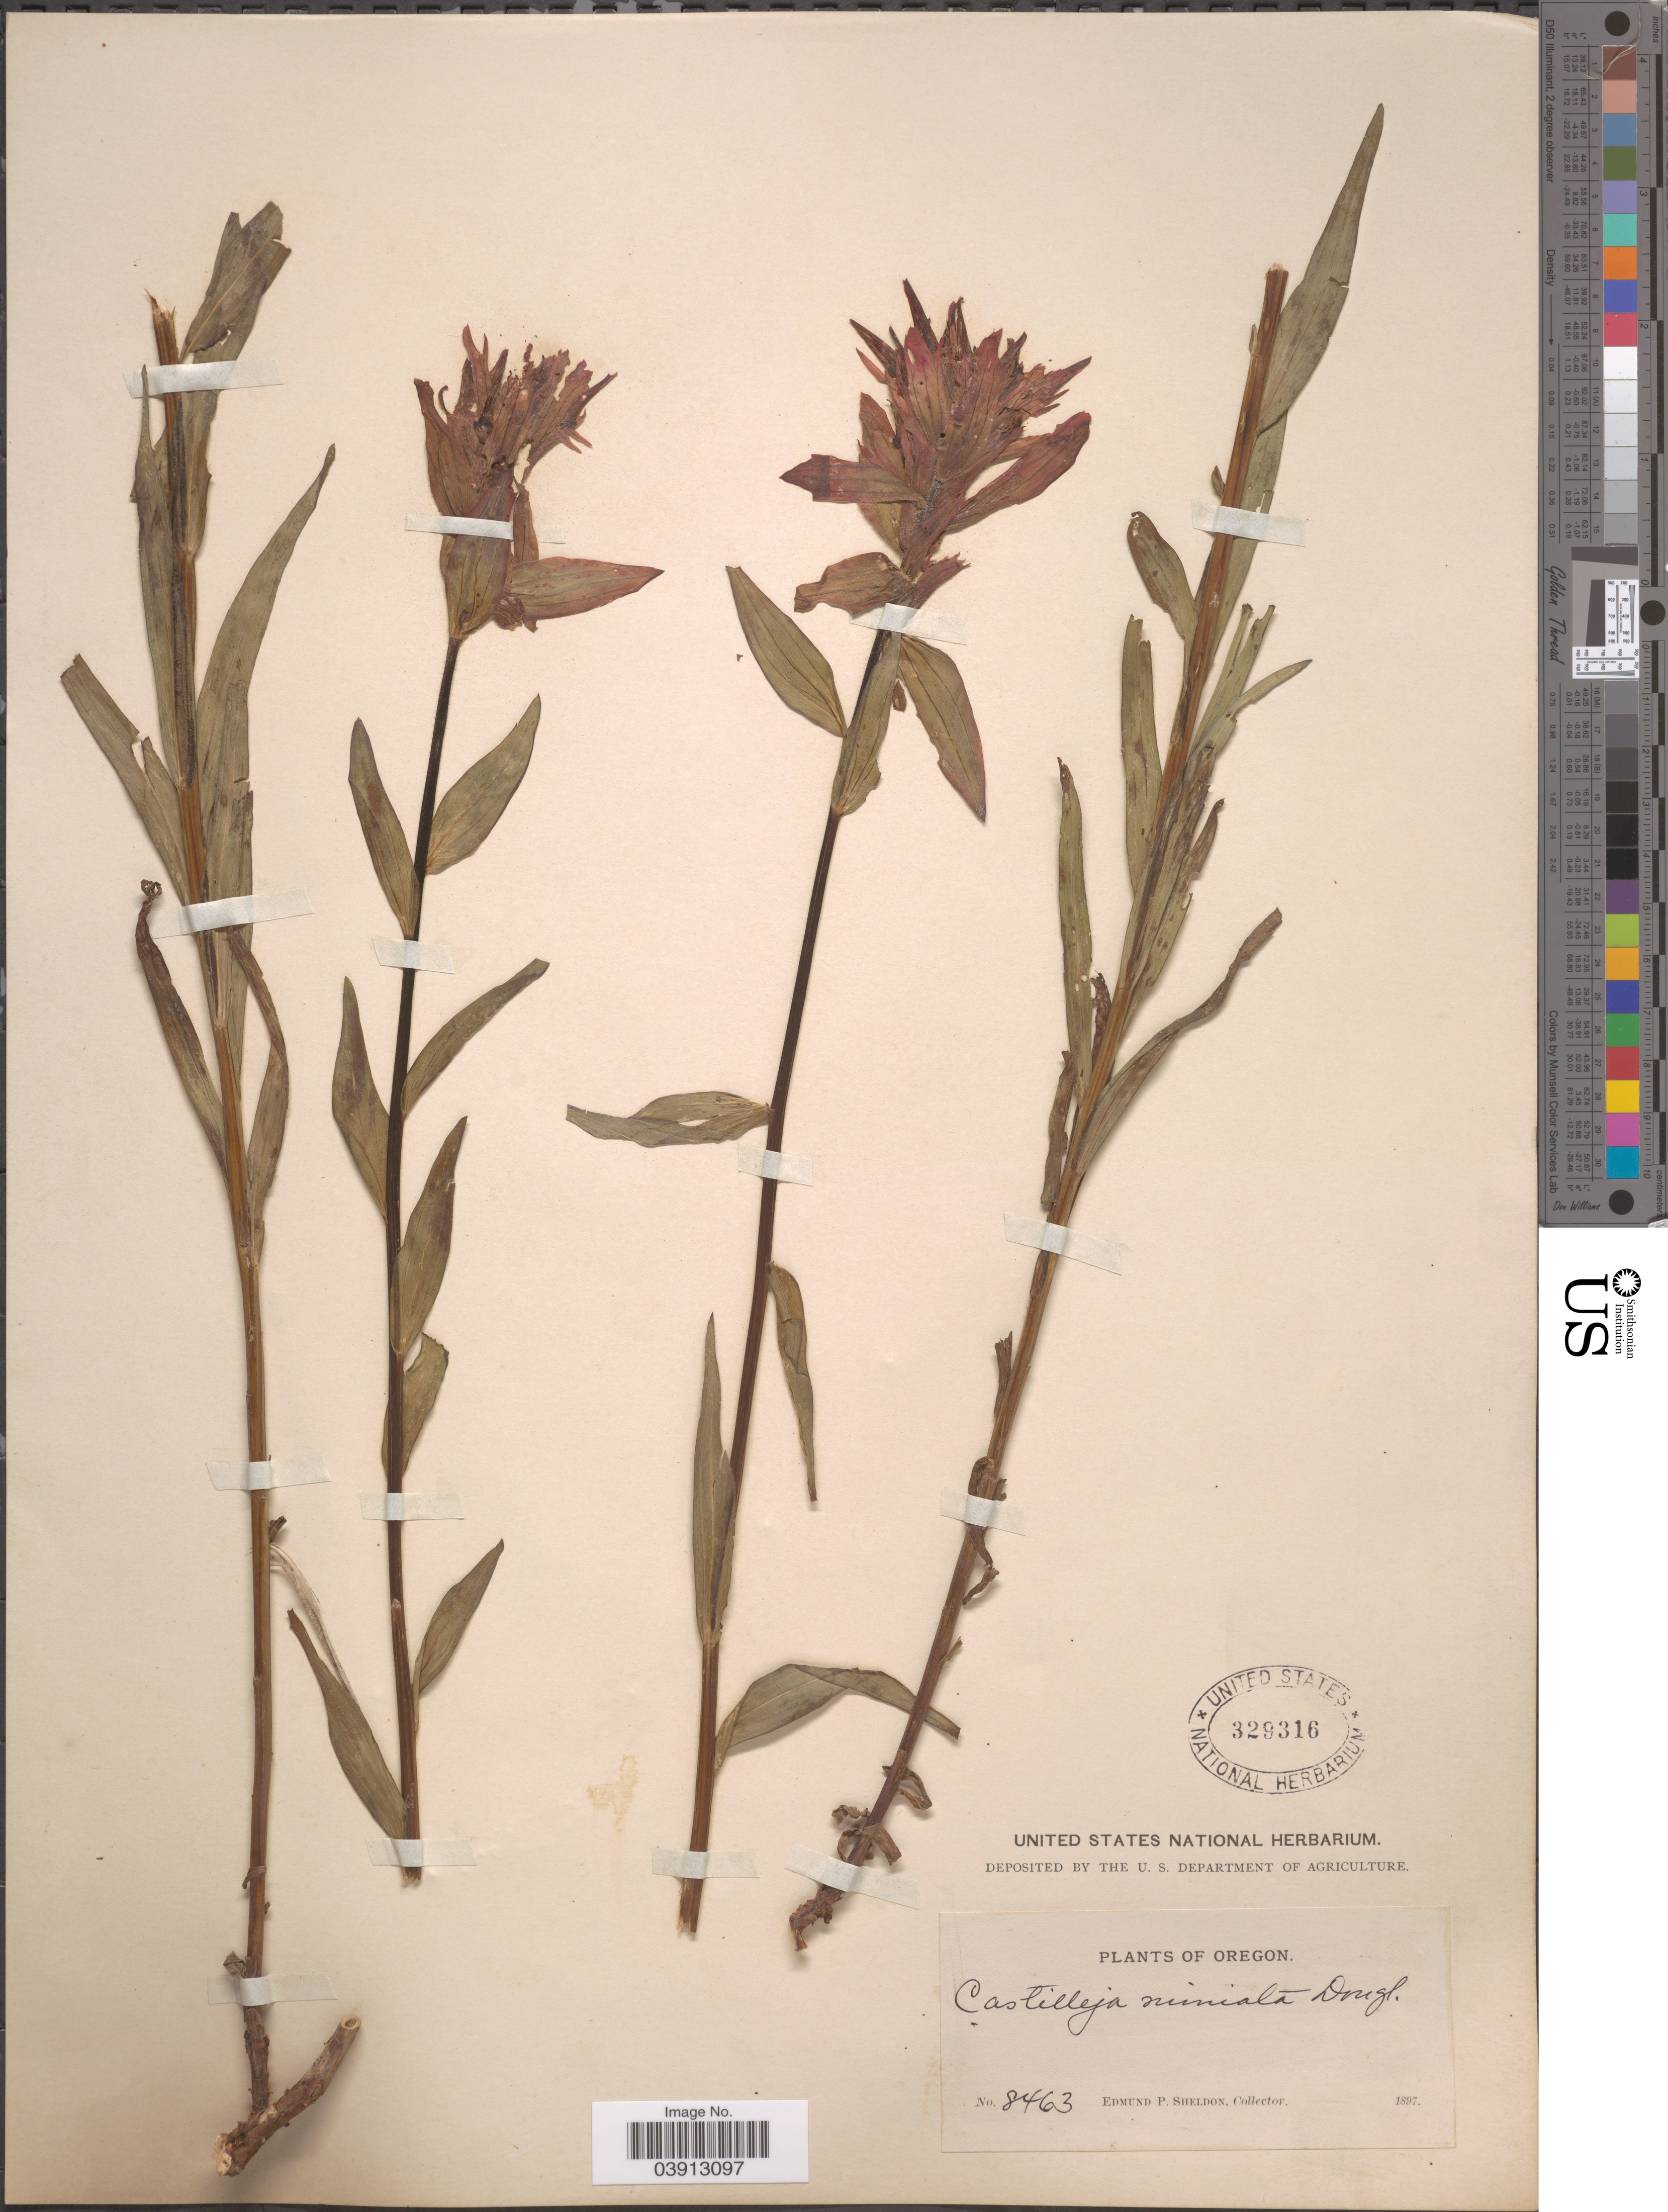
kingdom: Plantae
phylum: Tracheophyta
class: Magnoliopsida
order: Lamiales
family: Orobanchaceae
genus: Castilleja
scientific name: Castilleja miniata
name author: Douglas ex Hook.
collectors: E. P. Sheldon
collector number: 8463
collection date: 1897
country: United States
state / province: Oregon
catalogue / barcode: US 329316